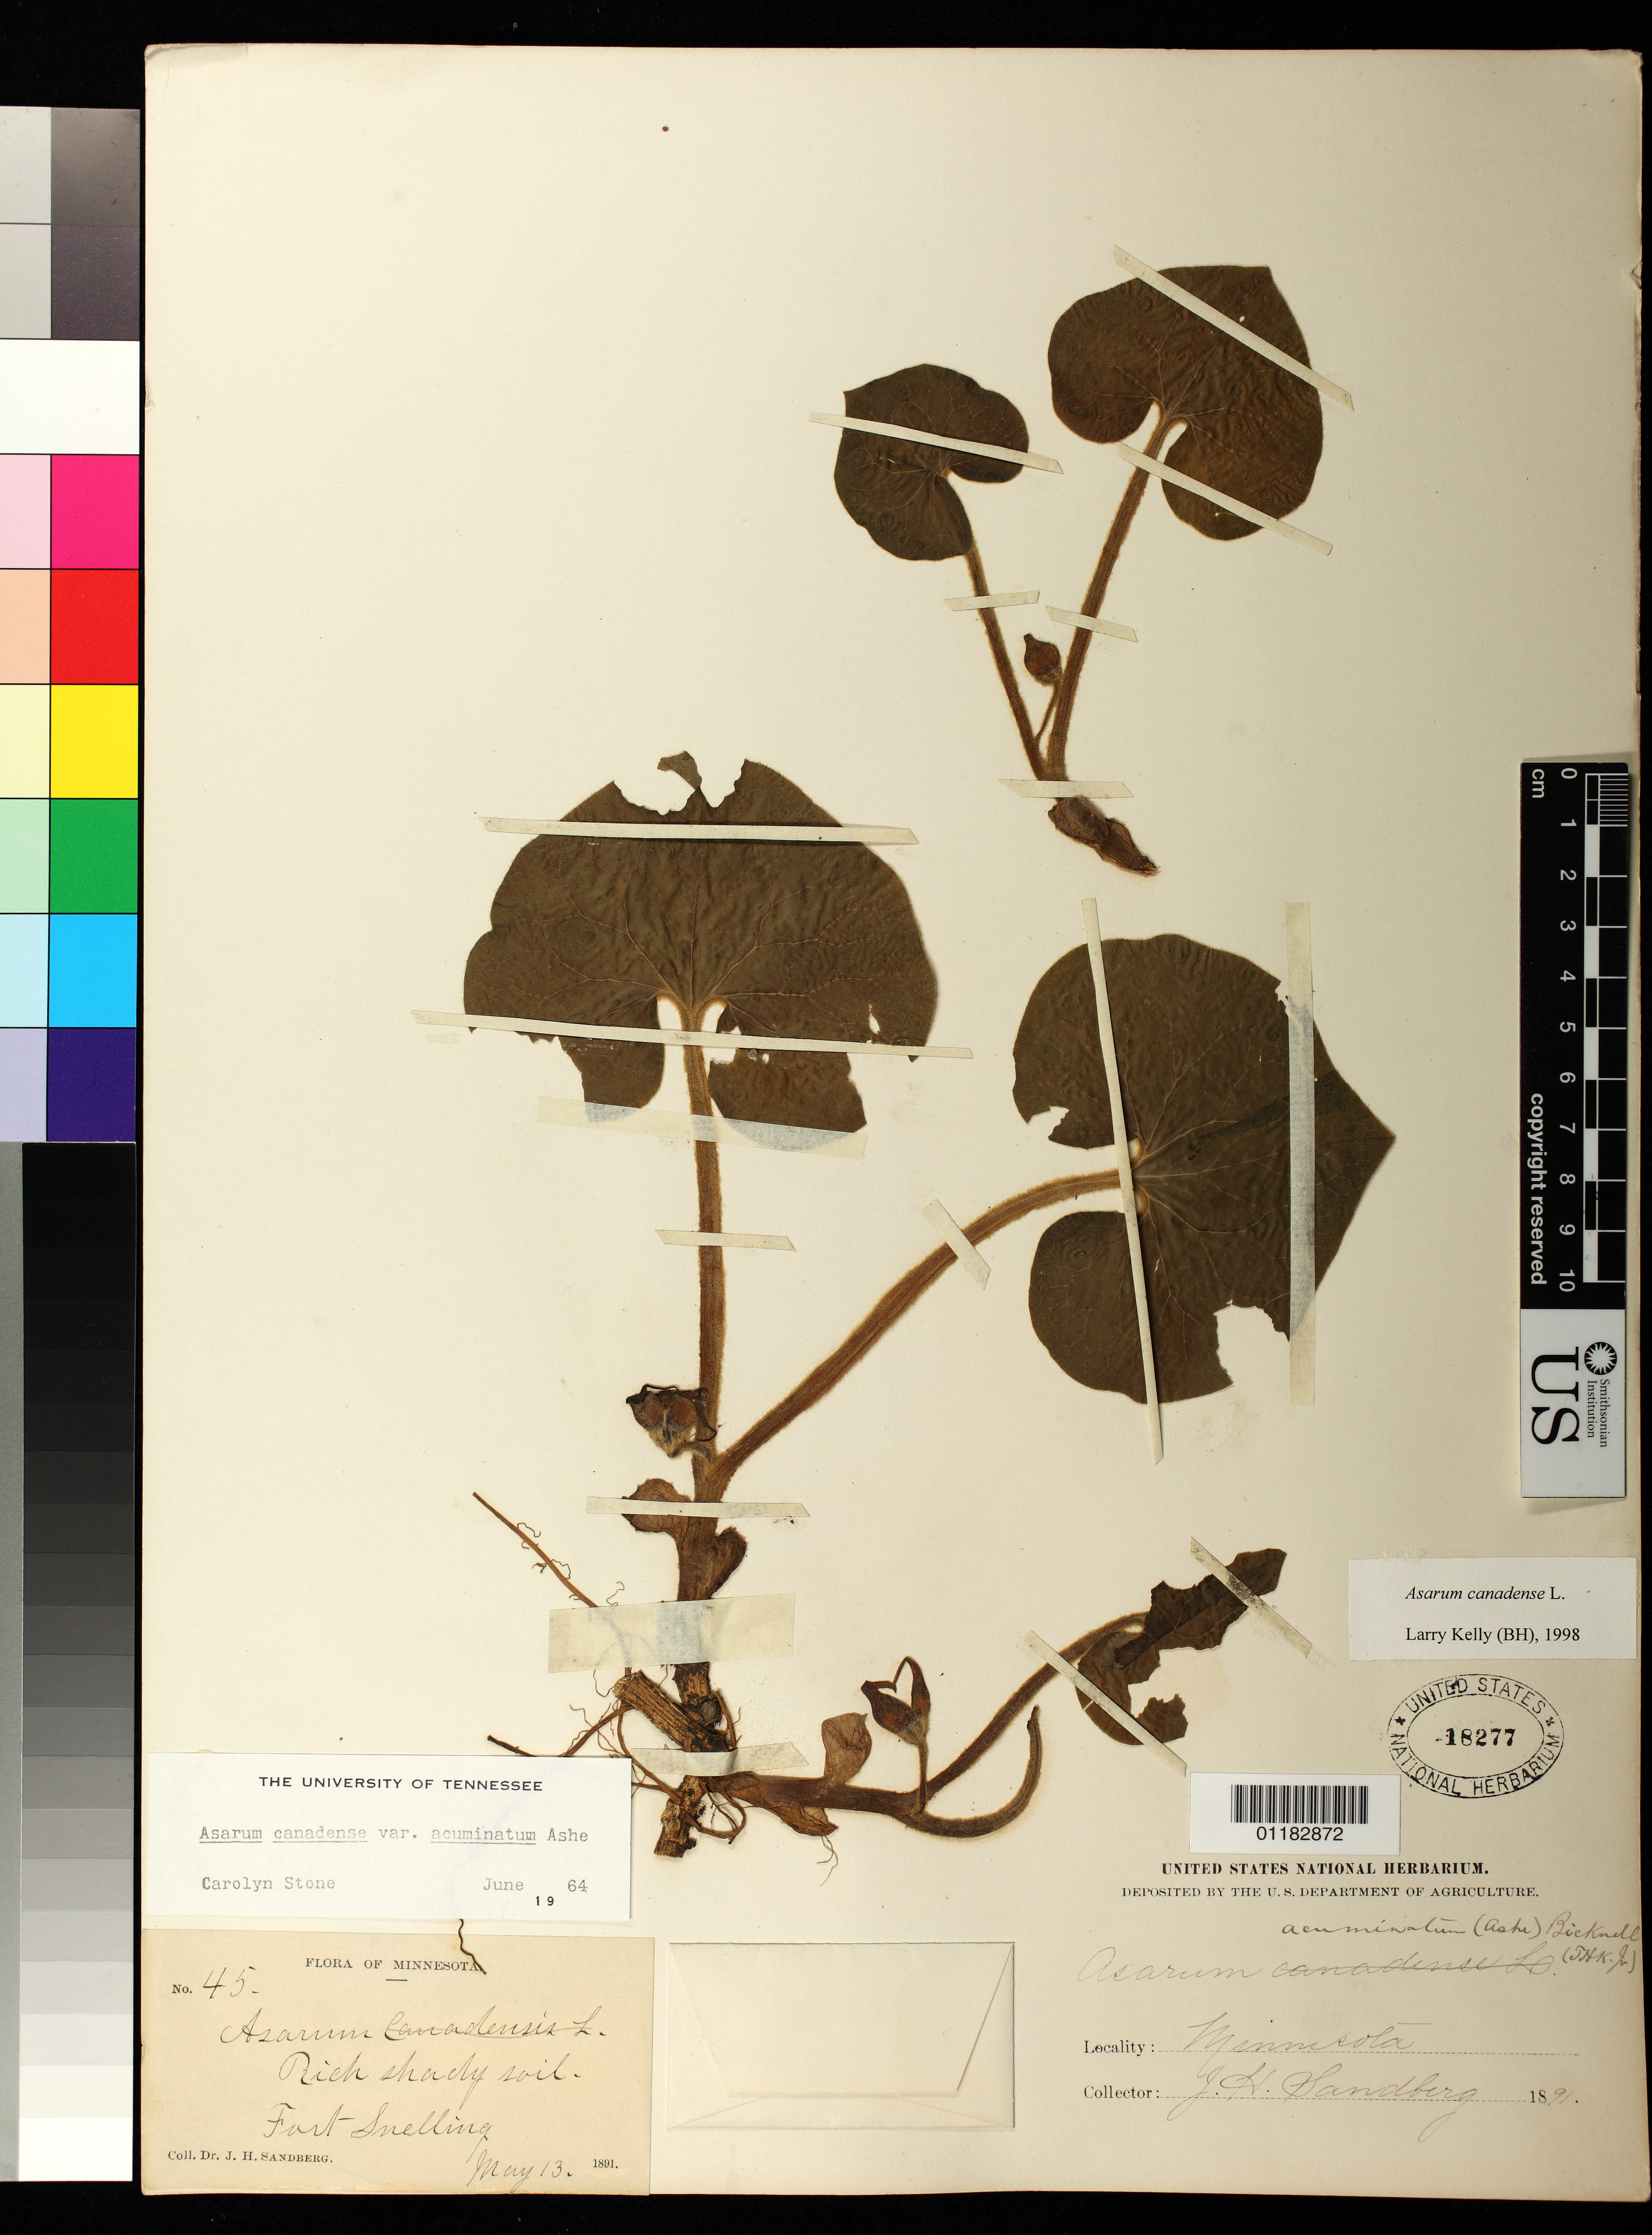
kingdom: Plantae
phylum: Tracheophyta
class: Magnoliopsida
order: Piperales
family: Aristolochiaceae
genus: Asarum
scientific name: Asarum canadense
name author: L.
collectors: J. H. Sandberg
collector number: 45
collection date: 1891-05-13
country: United States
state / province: Minnesota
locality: Fort Snelling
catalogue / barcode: US 18277